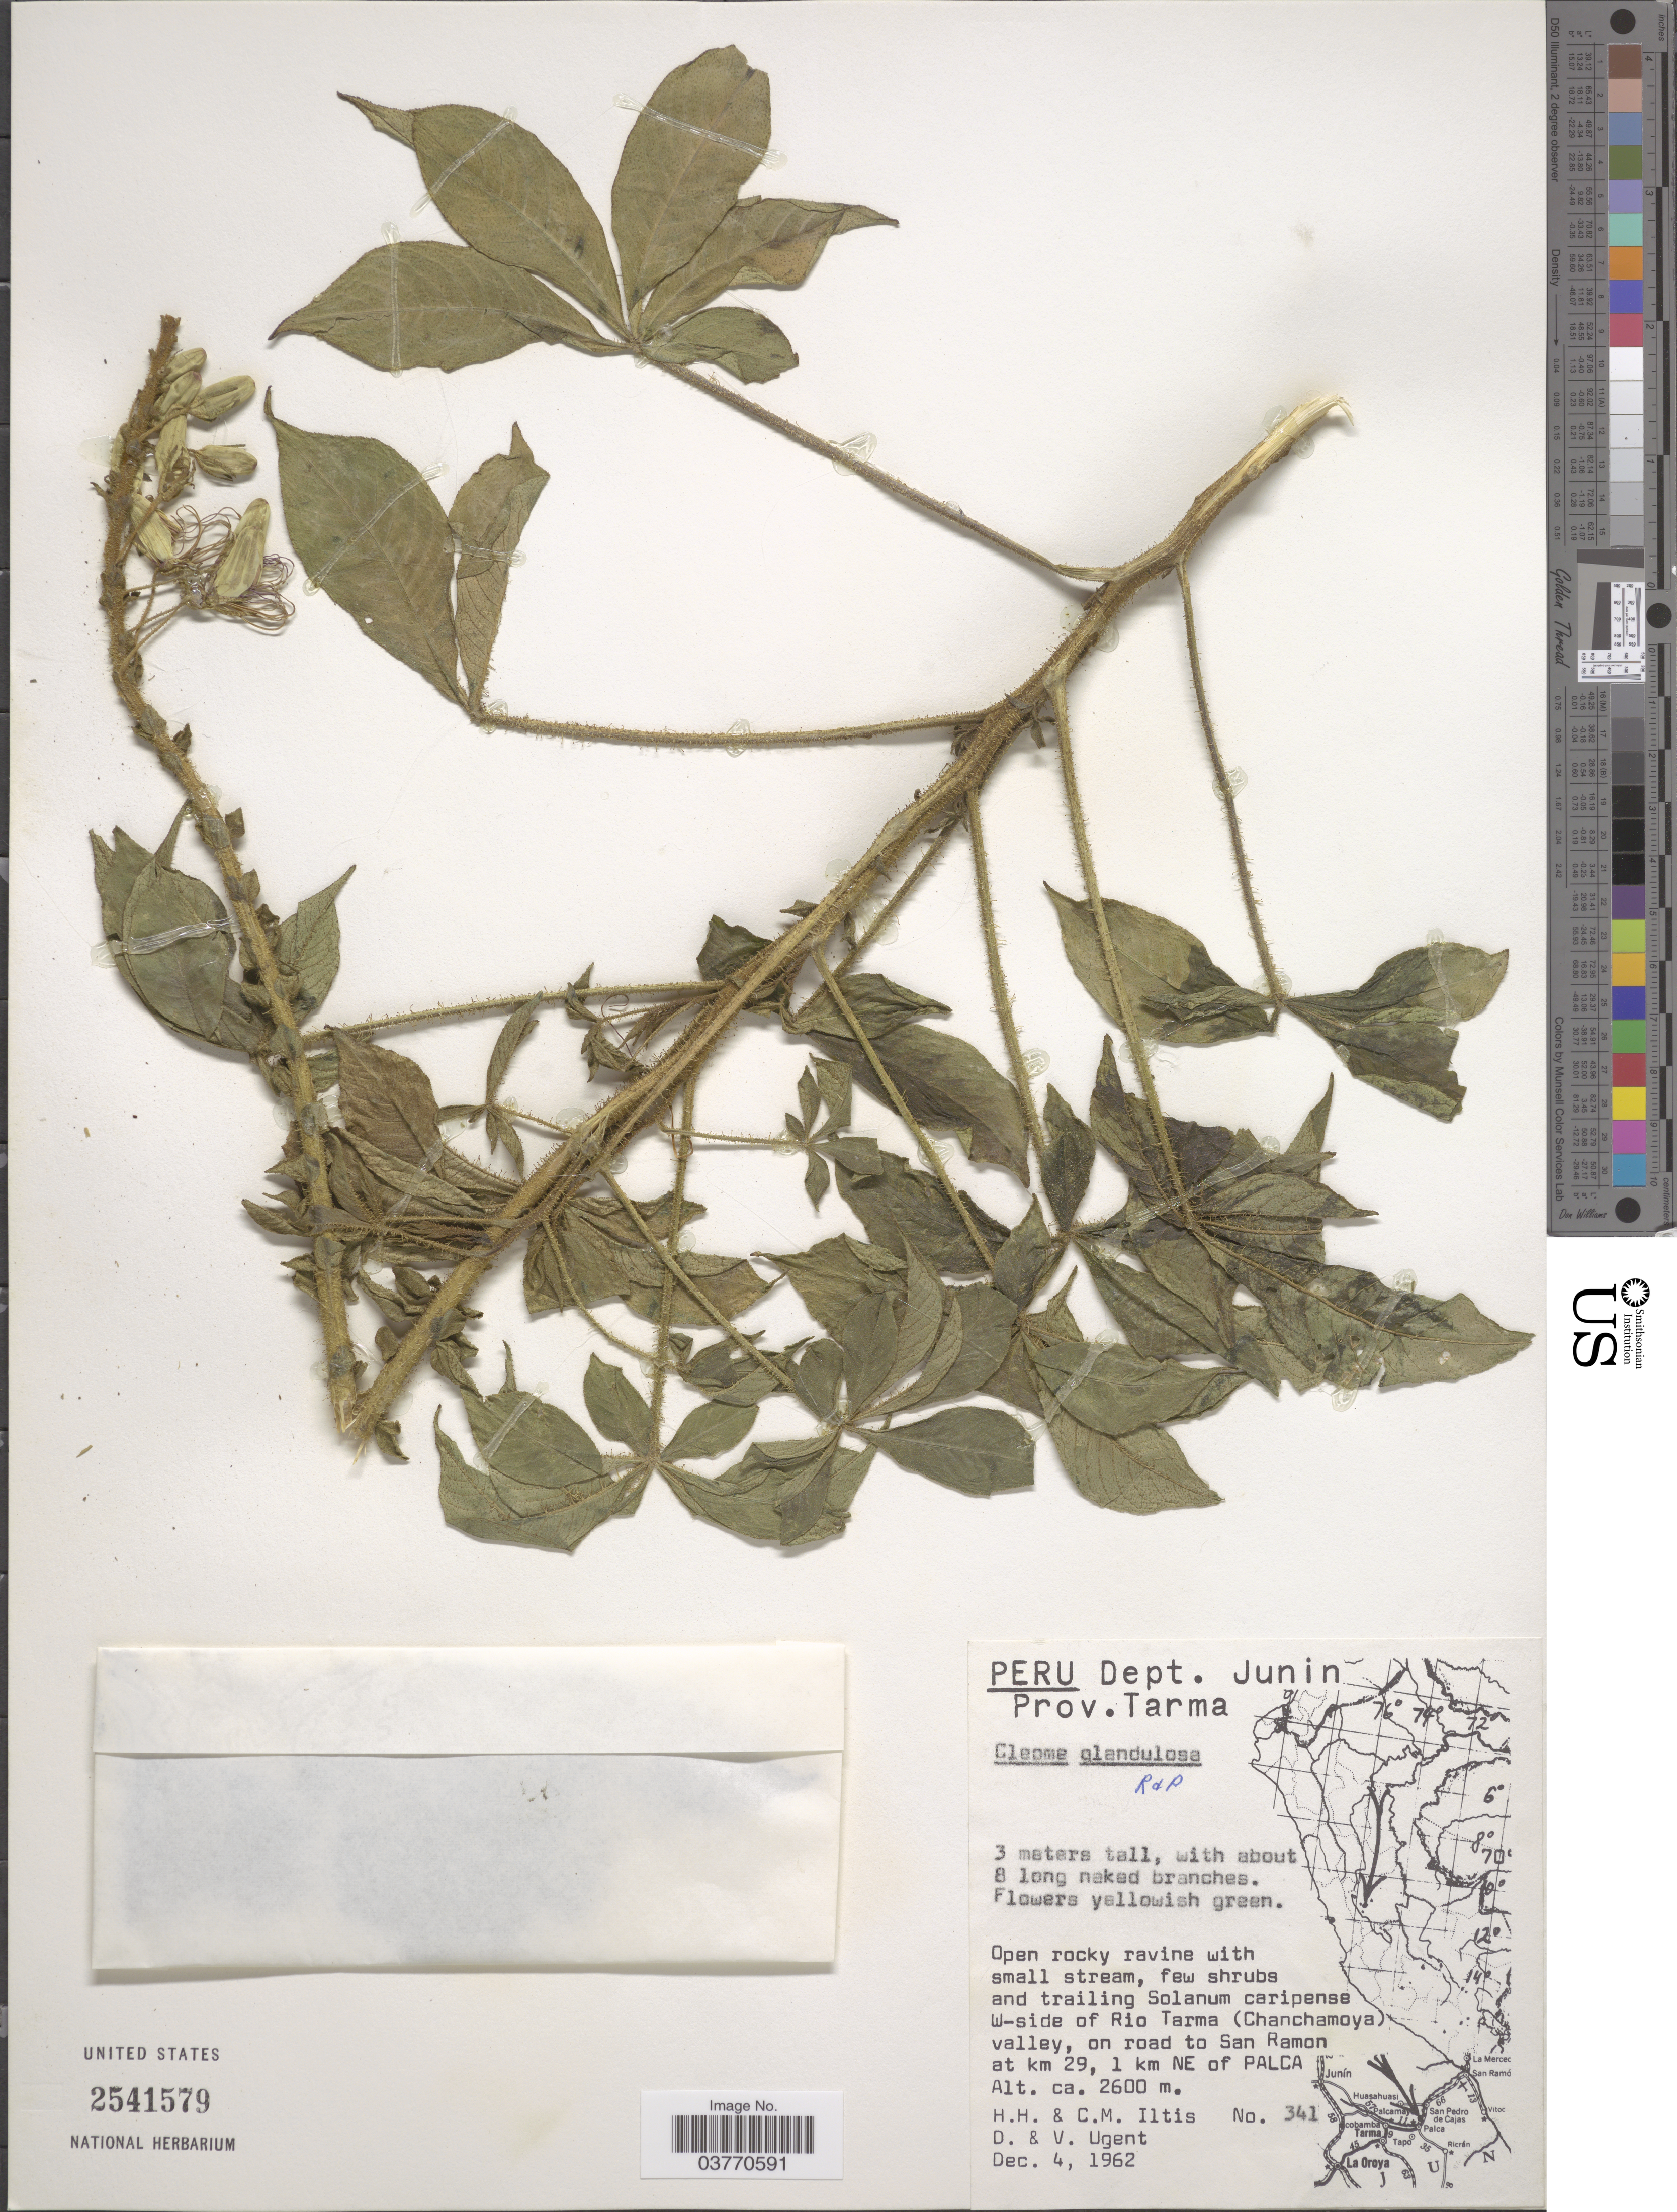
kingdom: Plantae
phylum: Tracheophyta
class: Magnoliopsida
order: Brassicales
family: Cleomaceae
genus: Andinocleome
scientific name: Andinocleome glandulosa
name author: (Ruiz & Pav. ex DC.) Iltis ex E.M. McGinty & Roalson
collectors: H. H. Iltis, C. M Iltis, D. Ugent & V. Ugent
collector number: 341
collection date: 1962-12-04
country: Peru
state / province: Junín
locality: Dept. Junin. Prov. Tarma. Open rocky ravine with small stream, few shrubs and trailing Solanum caripense W-side of Rio Tarma (Chanchamoya) valley, on road to San Ramon at km 29, 1 km NE of Palca.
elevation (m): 2600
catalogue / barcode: US 2541579